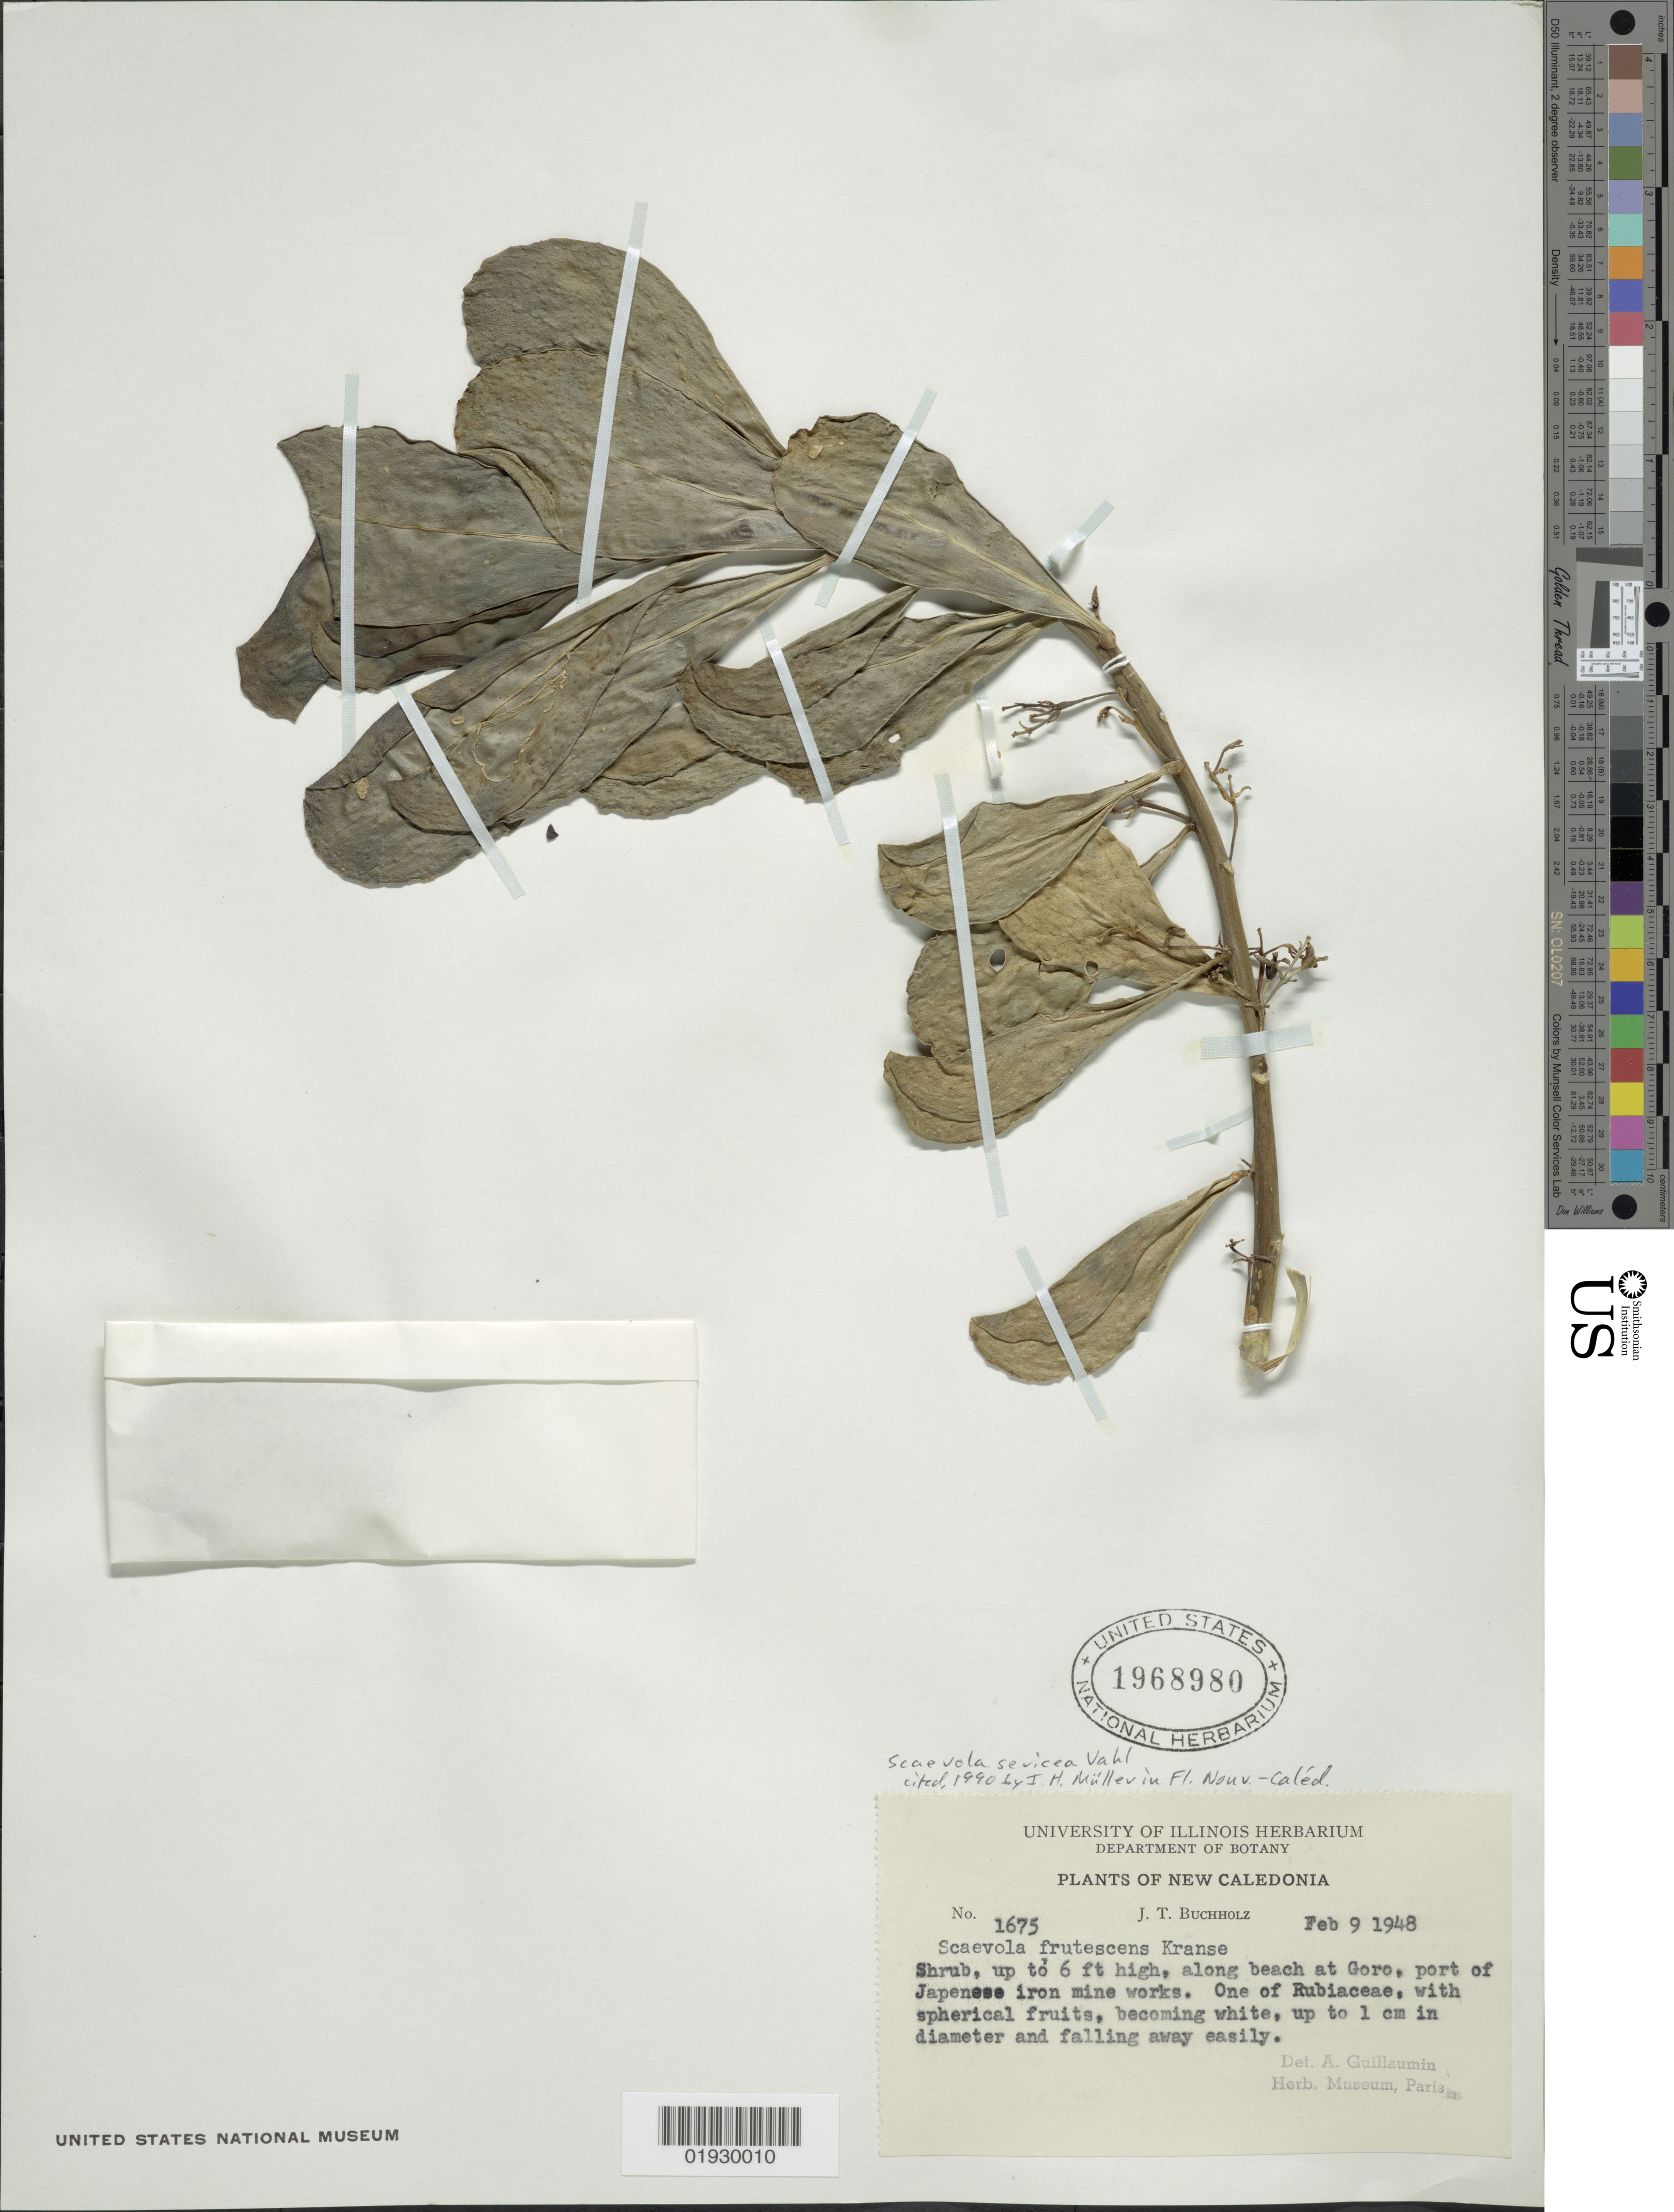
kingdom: Plantae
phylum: Tracheophyta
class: Magnoliopsida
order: Asterales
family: Goodeniaceae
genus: Scaevola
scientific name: Scaevola taccada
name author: (Gaertn.) Roxb.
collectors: J. T. Buchholz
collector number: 1675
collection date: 1948-02-09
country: New Caledonia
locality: Along beach at Goro, port of Japanese iron mine works.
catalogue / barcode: US 1968980